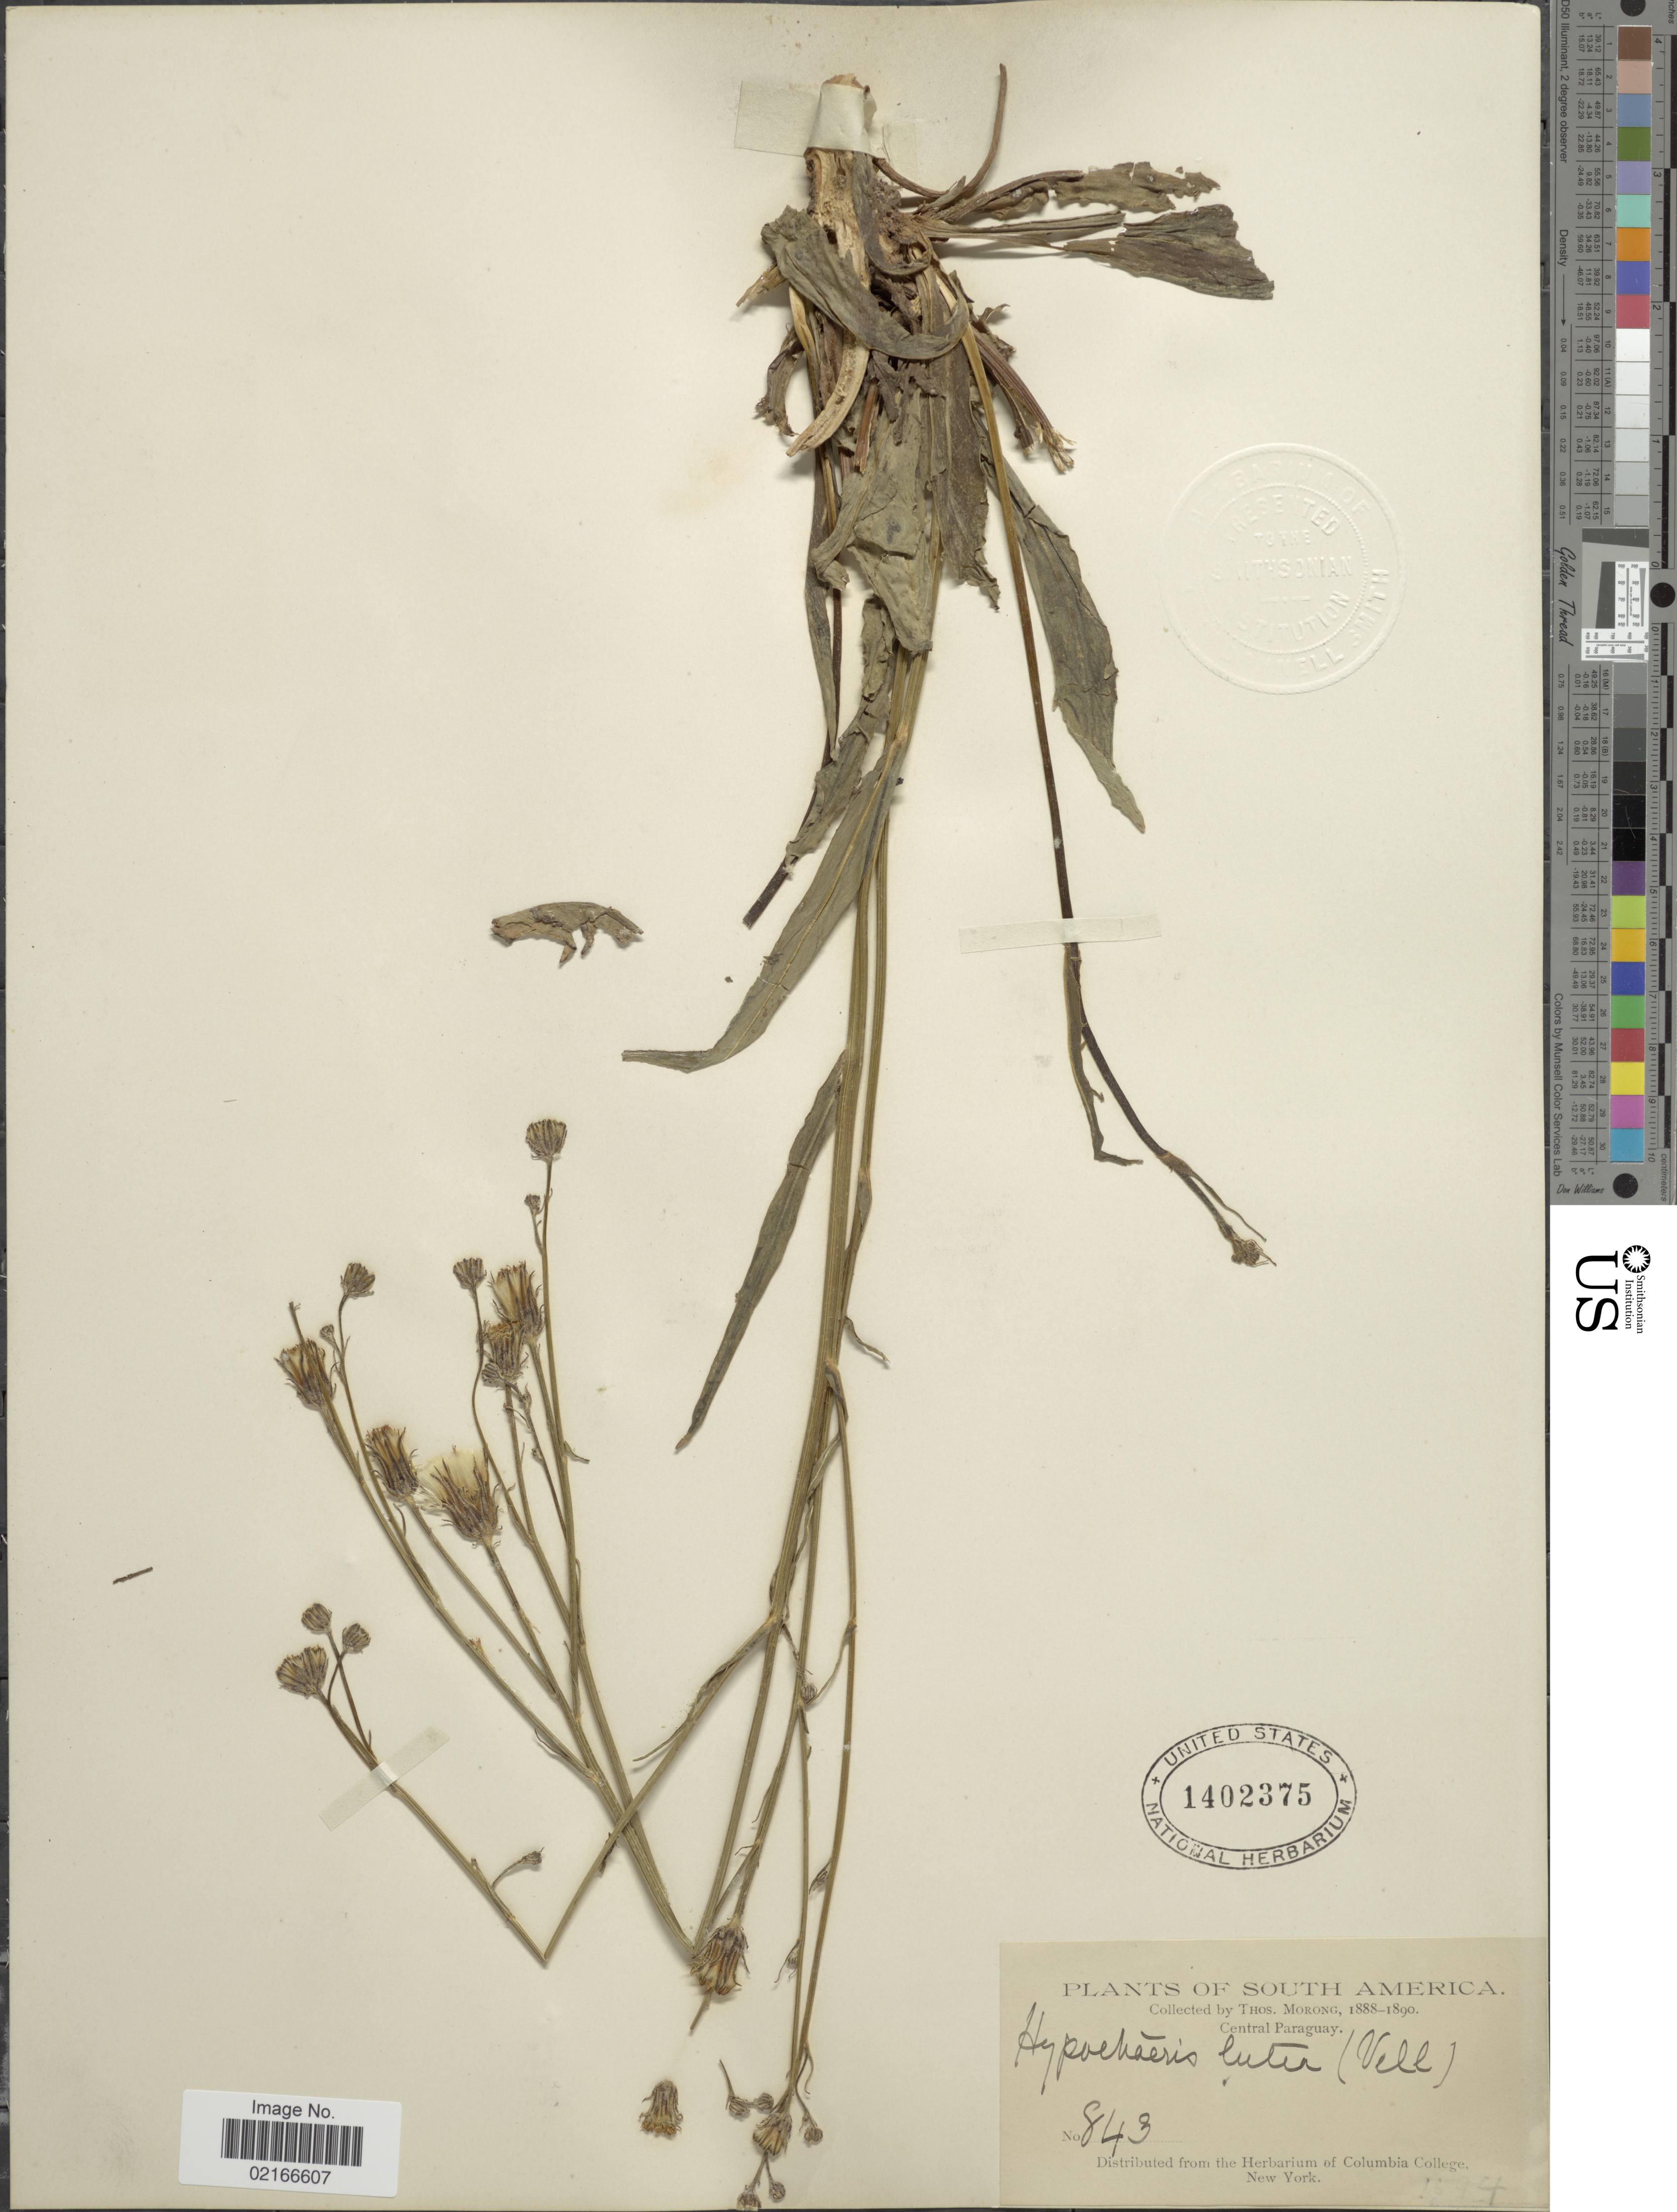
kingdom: Plantae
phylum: Tracheophyta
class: Magnoliopsida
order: Asterales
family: Asteraceae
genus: Hypochaeris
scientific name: Hypochaeris lutea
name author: (Vell.) Britton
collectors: ex herb. T. Morong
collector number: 843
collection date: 1888/1890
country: Paraguay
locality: Central Paraguay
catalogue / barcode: US 1402375